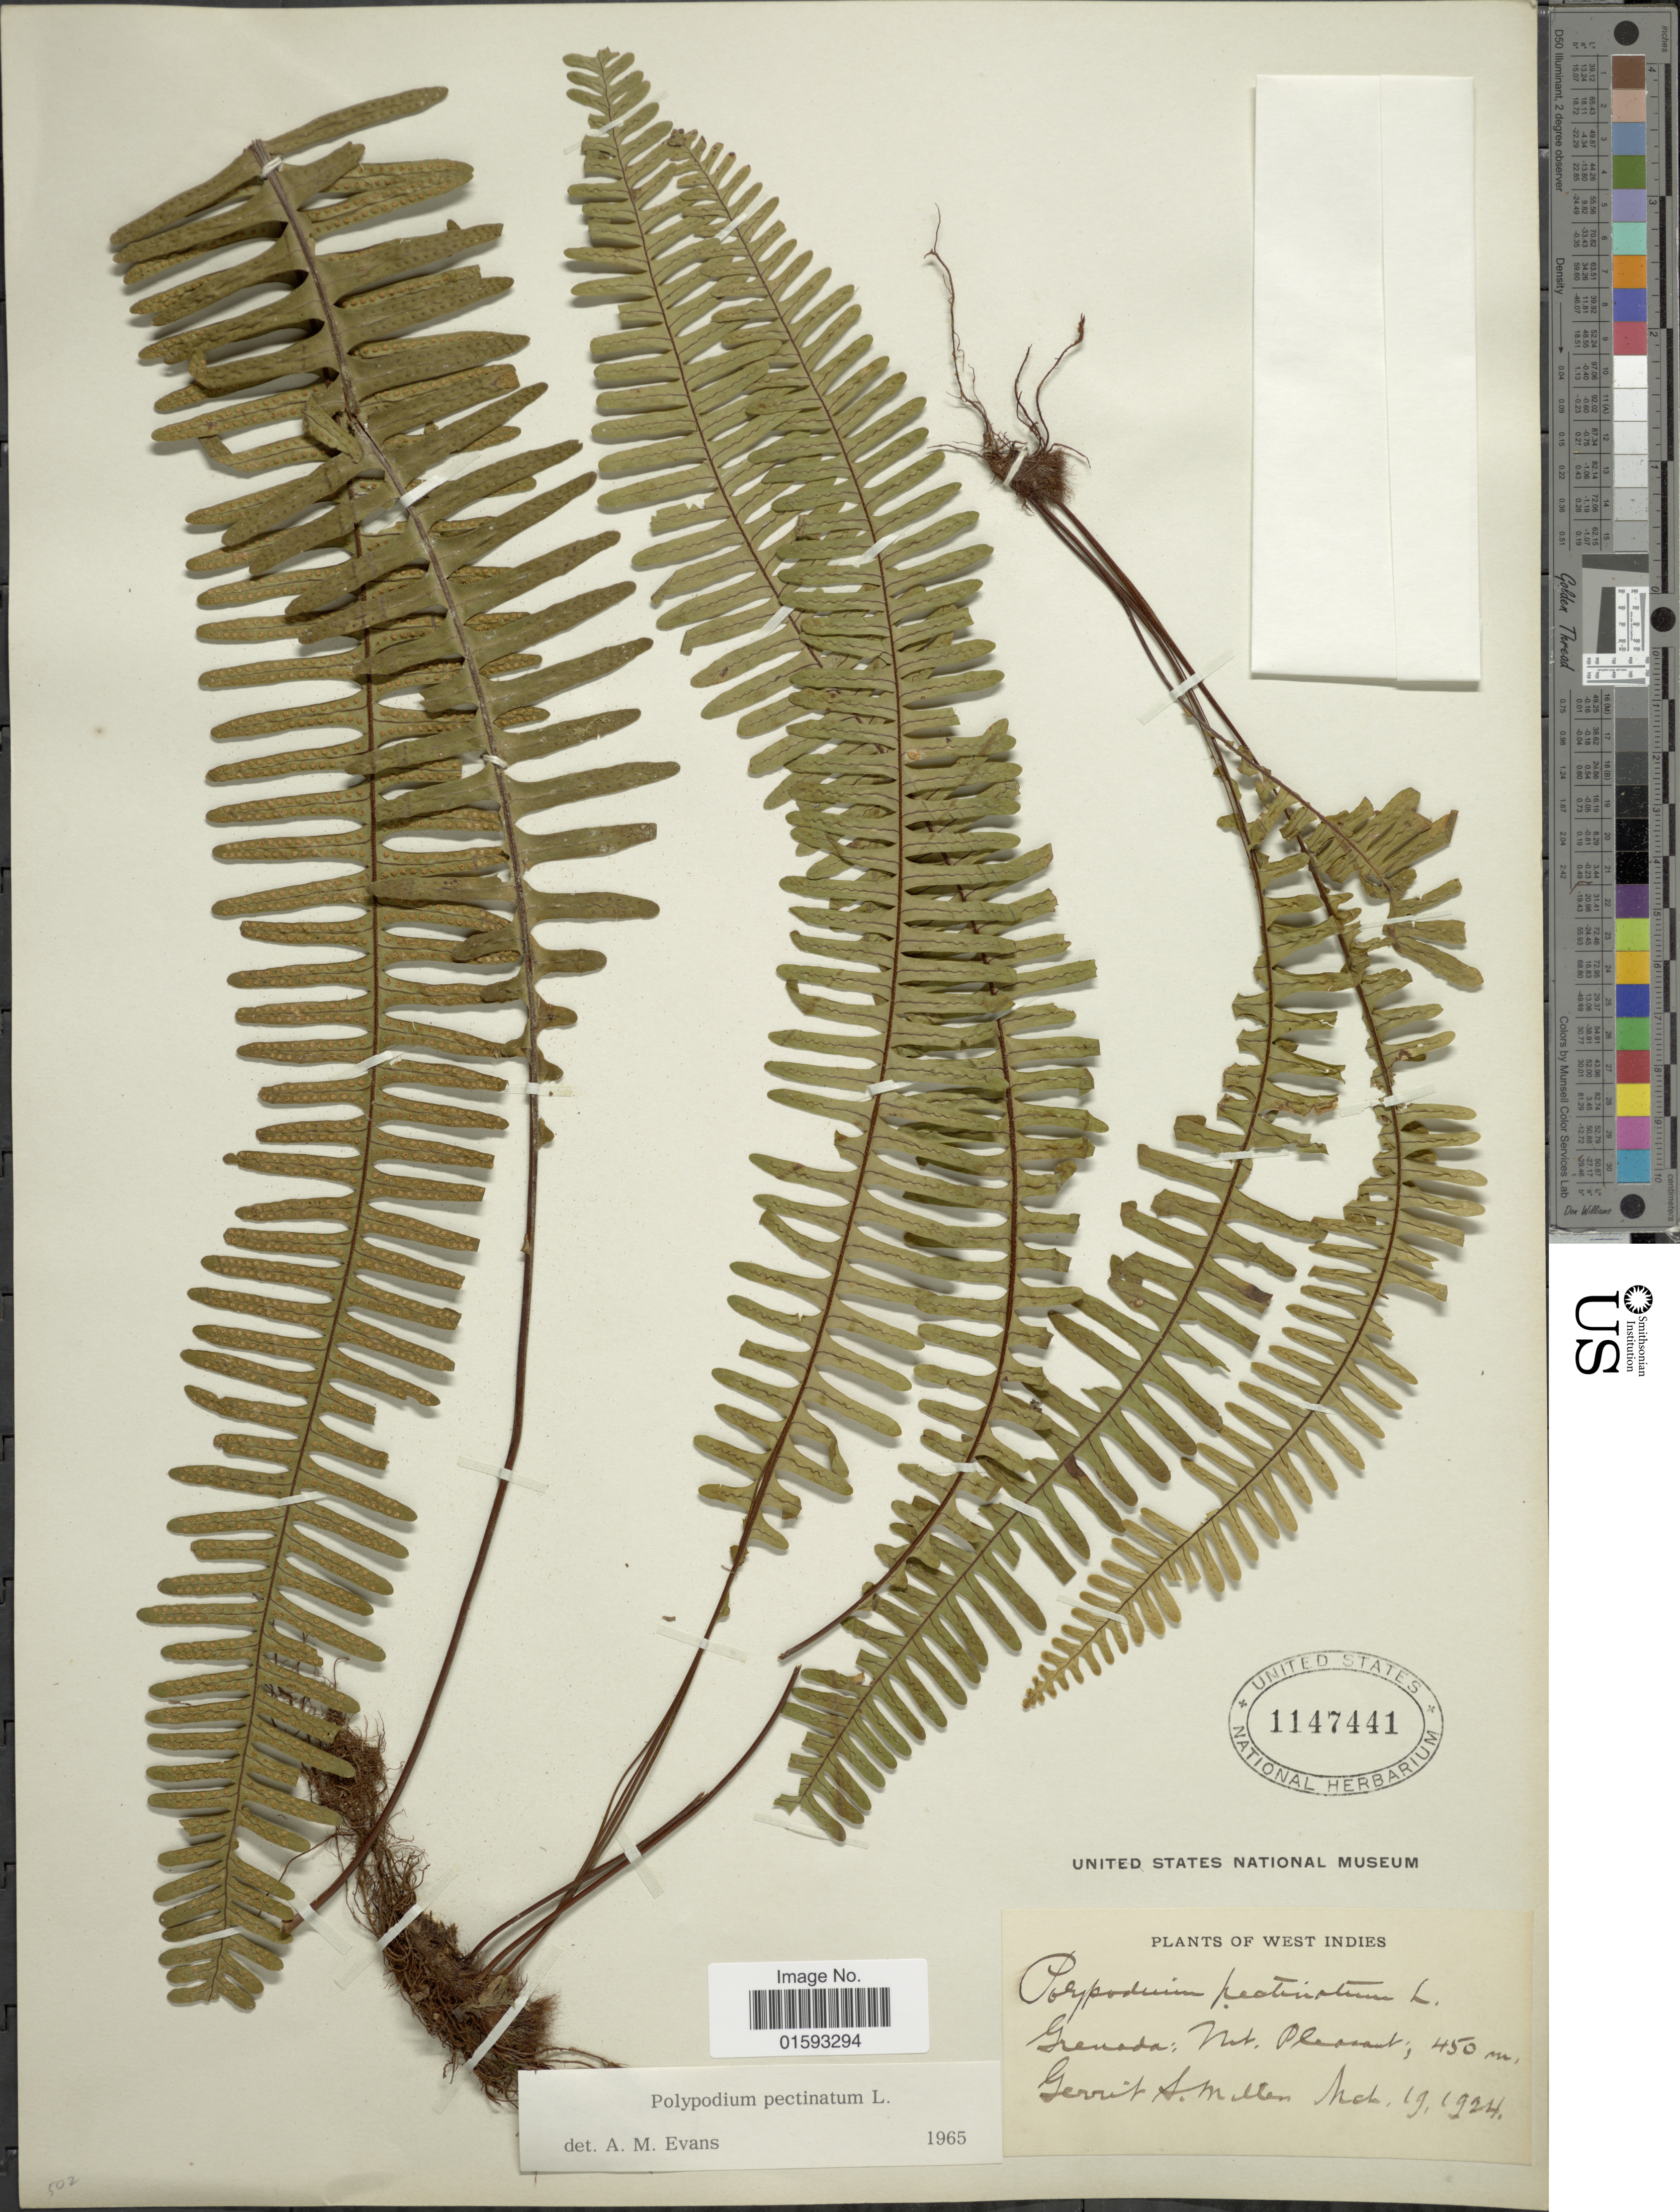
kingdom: Plantae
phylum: Tracheophyta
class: Polypodiopsida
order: Polypodiales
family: Polypodiaceae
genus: Pecluma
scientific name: Pecluma pectinata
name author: (L.) M.G. Price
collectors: G. S. Miller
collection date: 1924-03-19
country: Grenada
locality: Mt. Pleasant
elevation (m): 450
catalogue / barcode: US 1147441